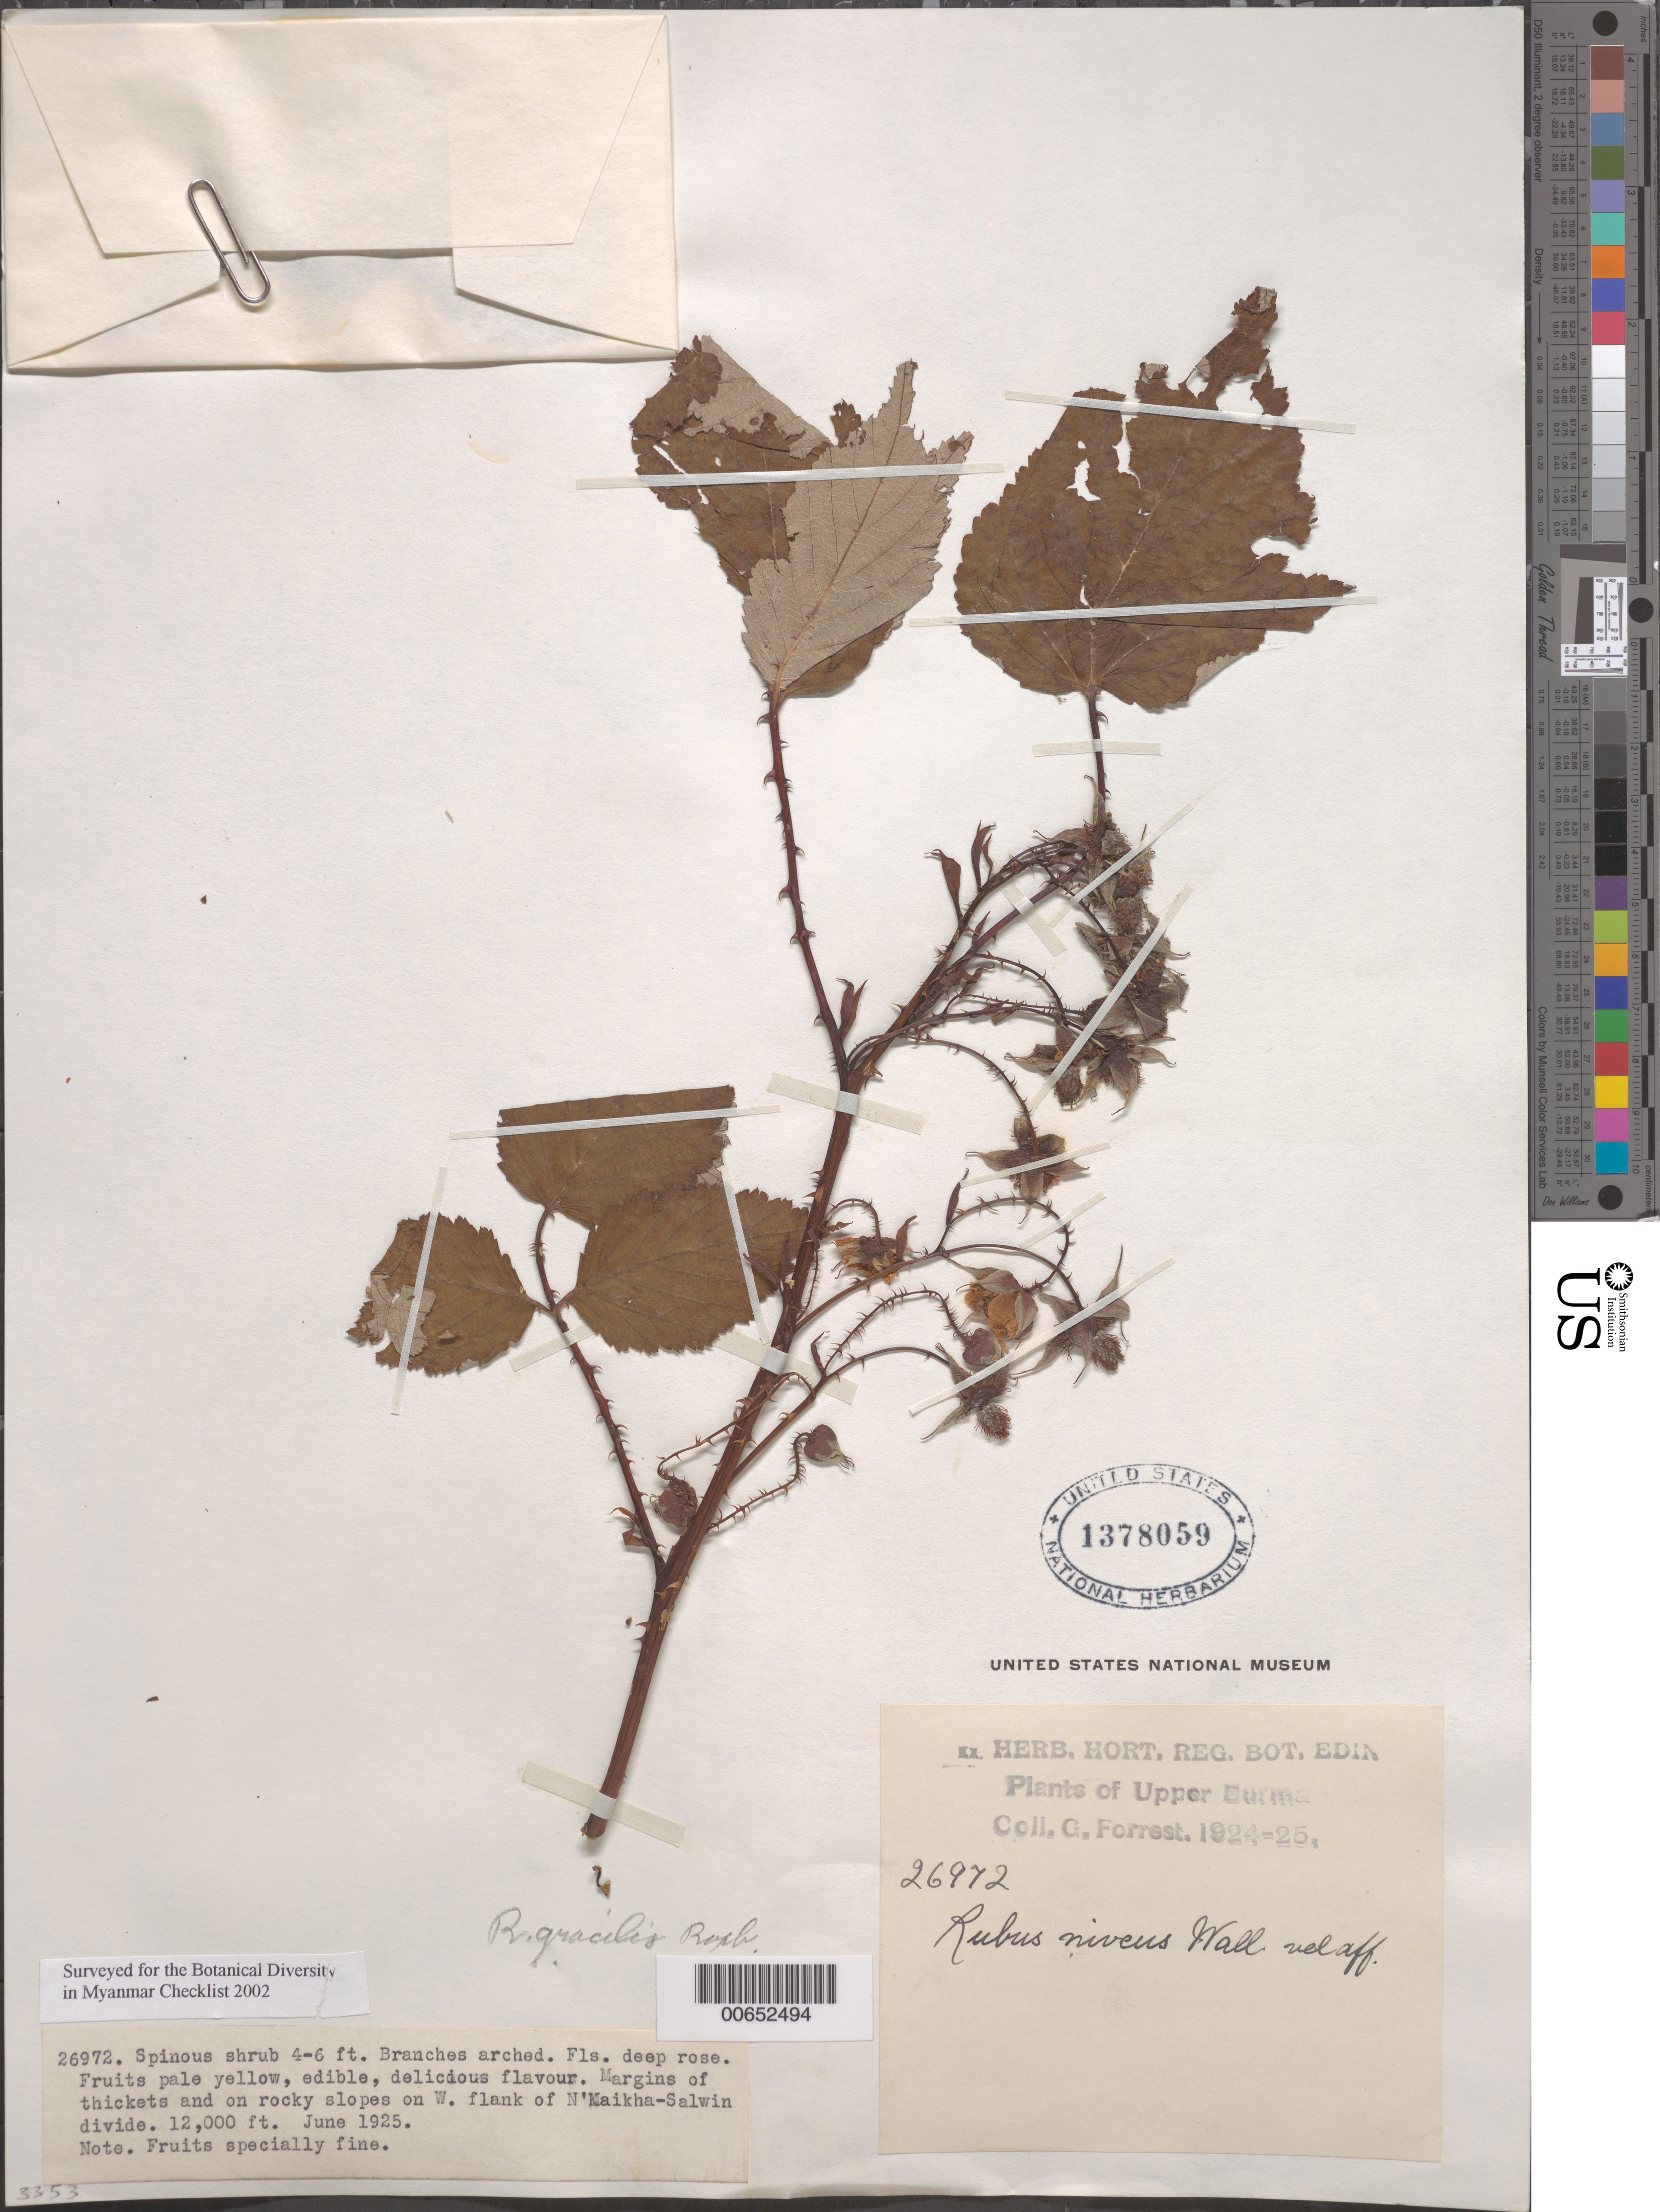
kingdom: Plantae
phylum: Tracheophyta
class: Magnoliopsida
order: Rosales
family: Rosaceae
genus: Rubus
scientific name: Rubus gracilis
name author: Roxb.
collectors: G. Forrest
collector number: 26972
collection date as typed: Jun 1925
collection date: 1925-06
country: Myanmar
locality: Upper Burma, W flank of N'Maikha-Salwin Divide.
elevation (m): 3658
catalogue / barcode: US 1378059